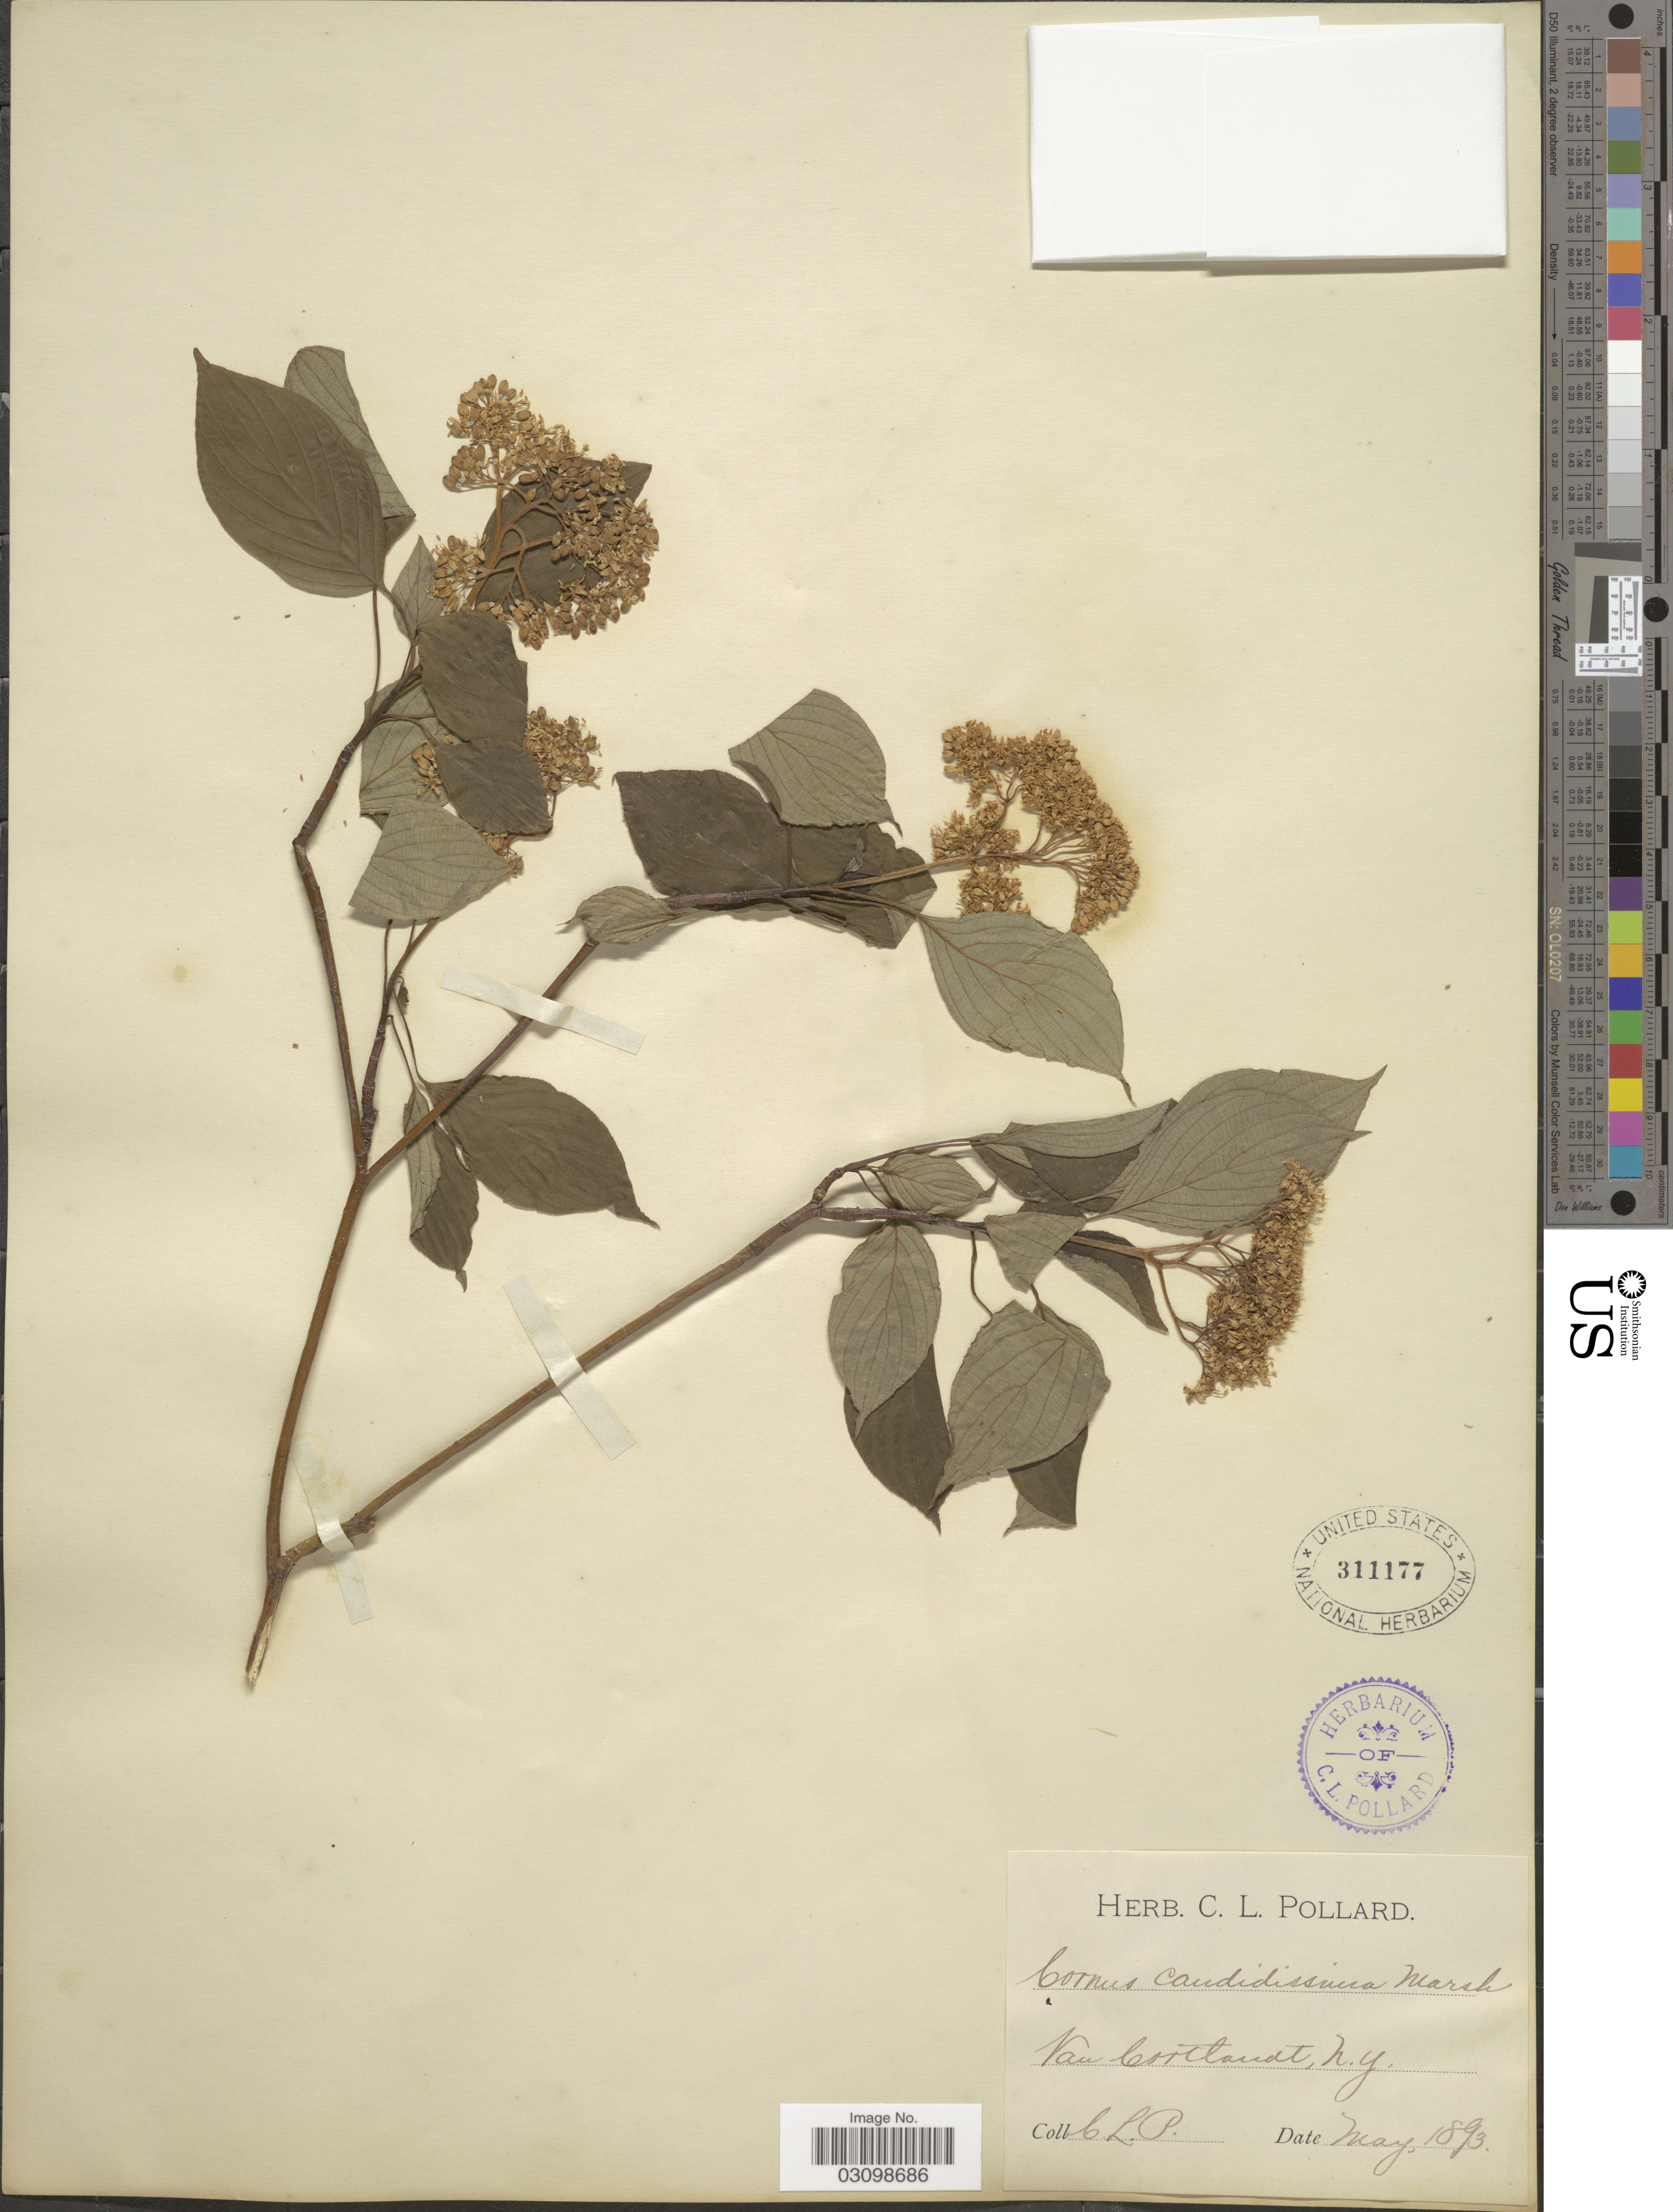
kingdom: Plantae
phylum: Tracheophyta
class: Magnoliopsida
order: Cornales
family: Cornaceae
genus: Cornus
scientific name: Cornus alternifolia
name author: L.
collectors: C. L. Pollard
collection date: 1893-05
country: United States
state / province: New York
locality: Van Cortlandt, N.Y.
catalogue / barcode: US 311177